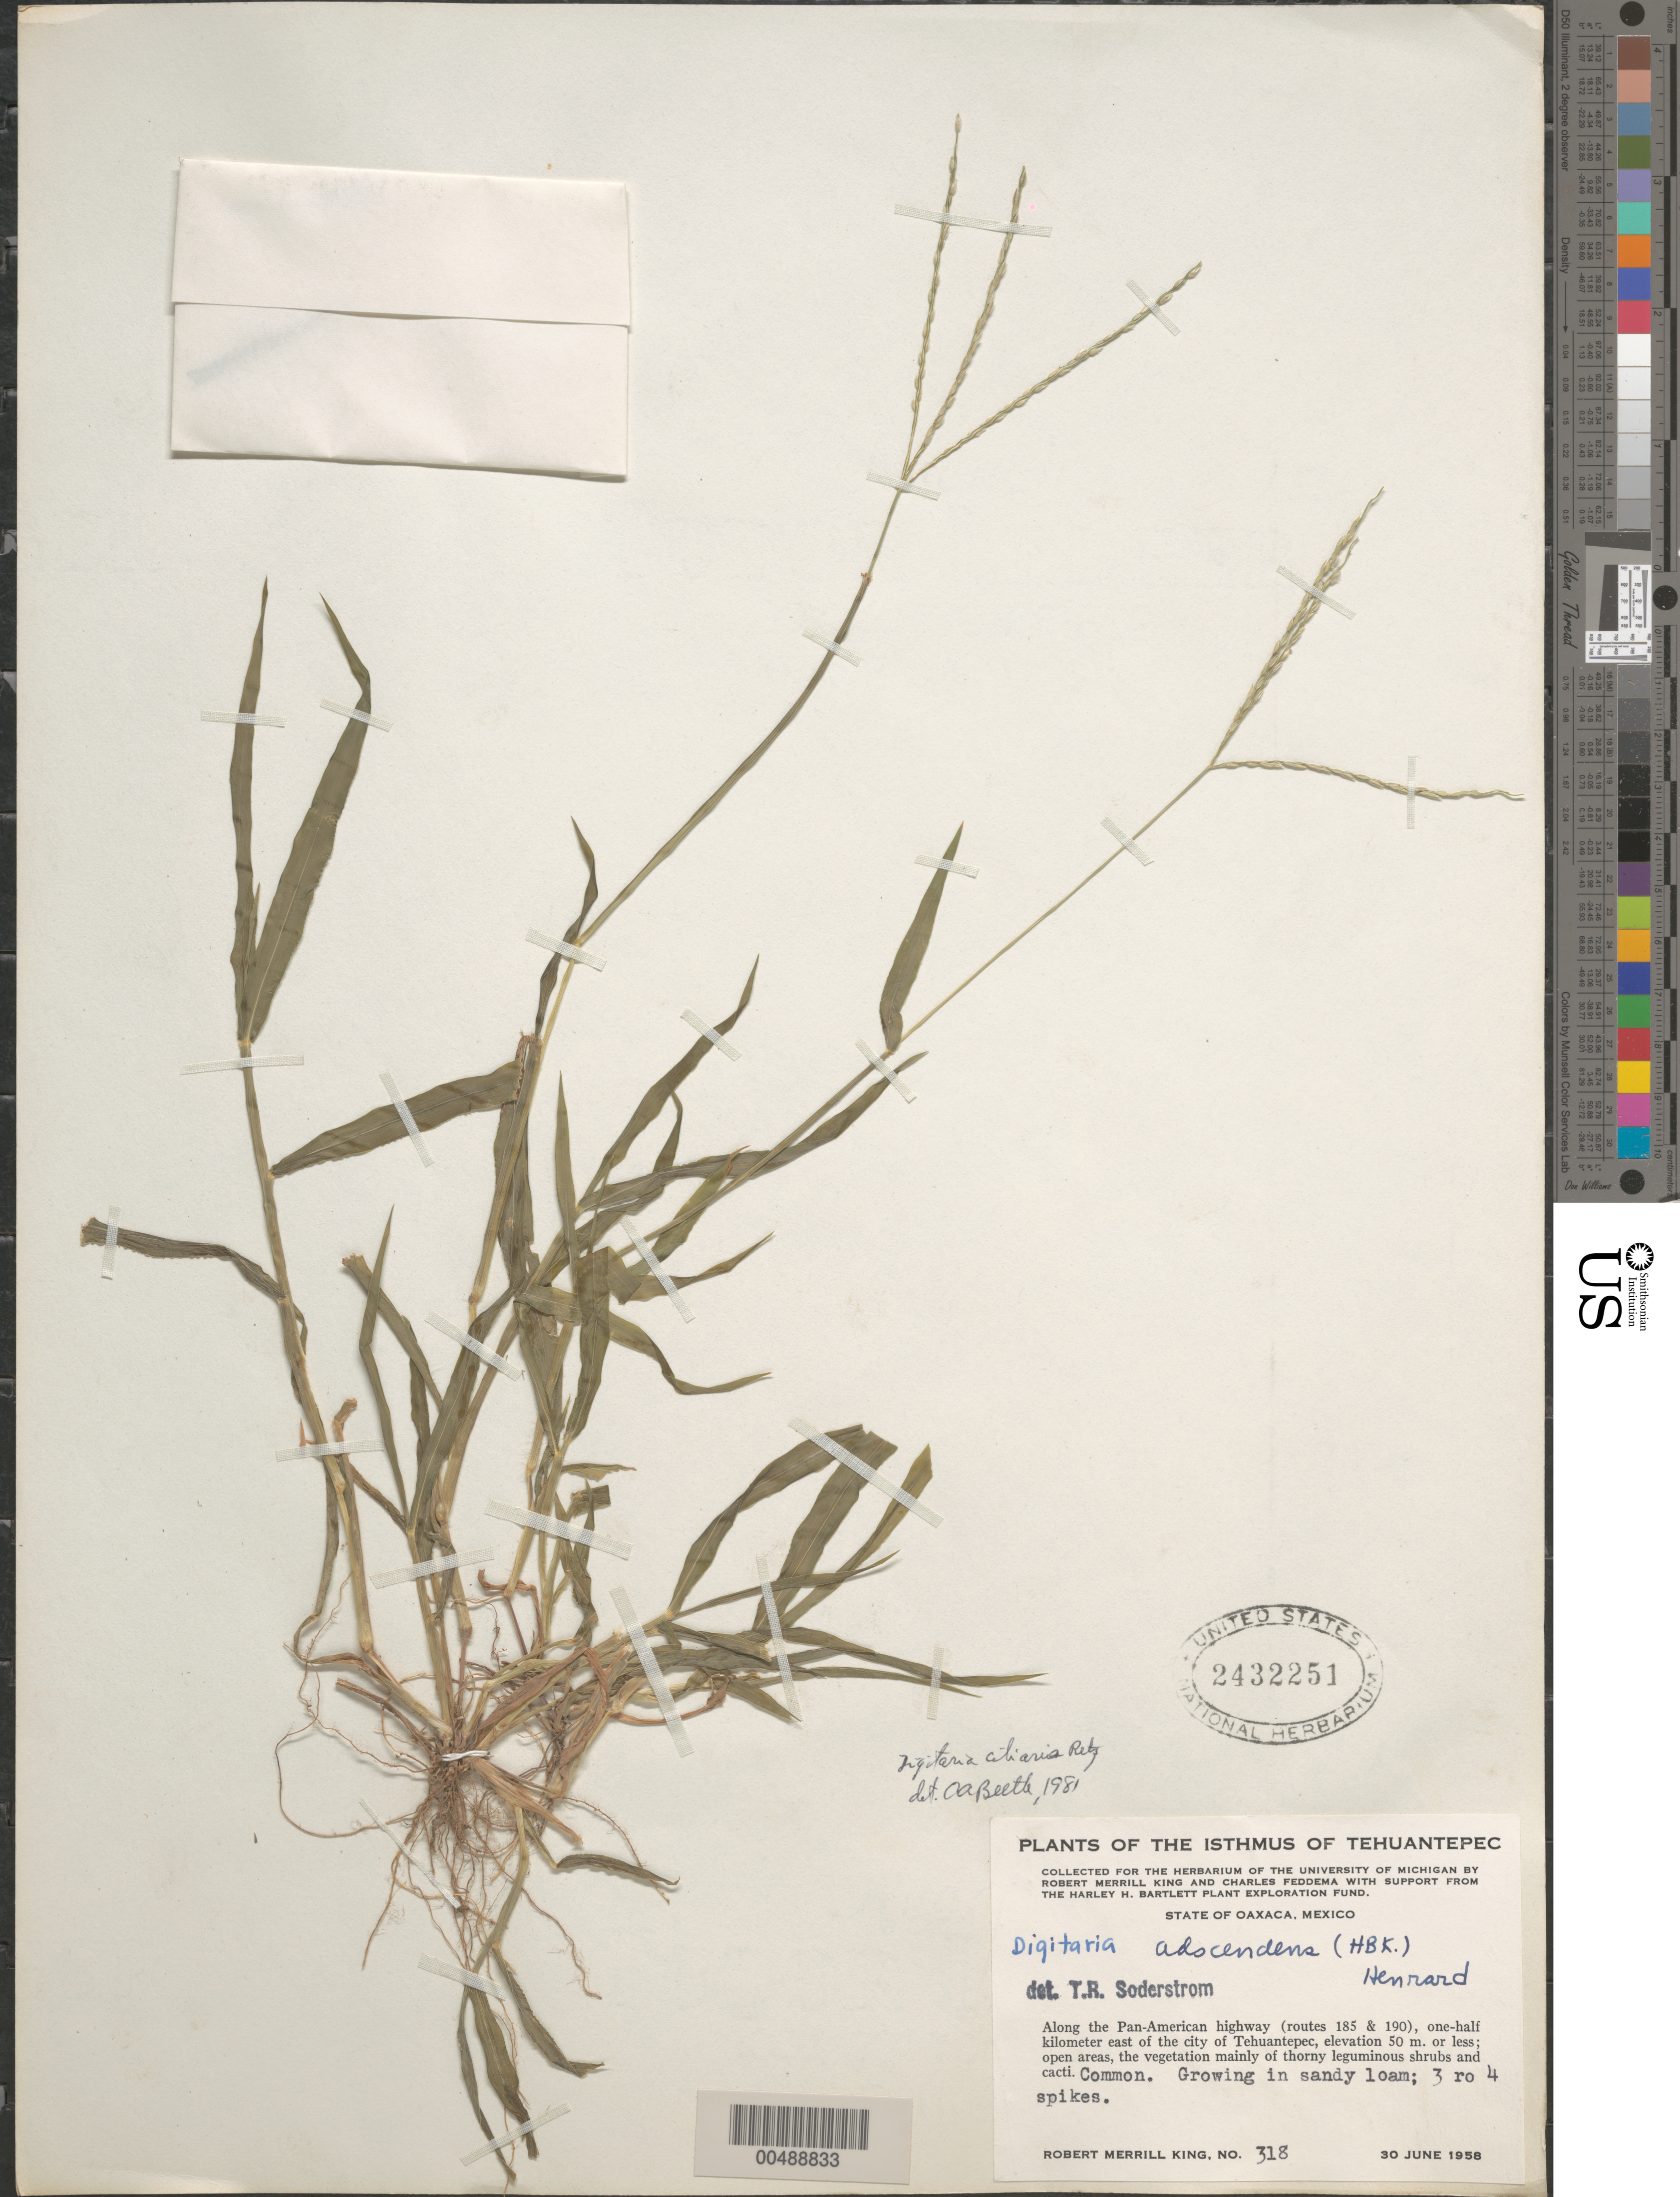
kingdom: Plantae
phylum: Tracheophyta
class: Liliopsida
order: Poales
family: Poaceae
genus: Digitaria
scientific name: Digitaria adscendens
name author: (Kunth) Henr.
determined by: Soderstrom, T. R.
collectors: R. M. King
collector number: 318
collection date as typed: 30 Jun 1958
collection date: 1958-06-30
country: Mexico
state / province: Oaxaca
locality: Isthmus of Tehuantepec, along the Pan-American Hwy (rtes 185 and 190), 0.5 km E of the city of Tehuantepec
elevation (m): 50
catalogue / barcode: US 2432251